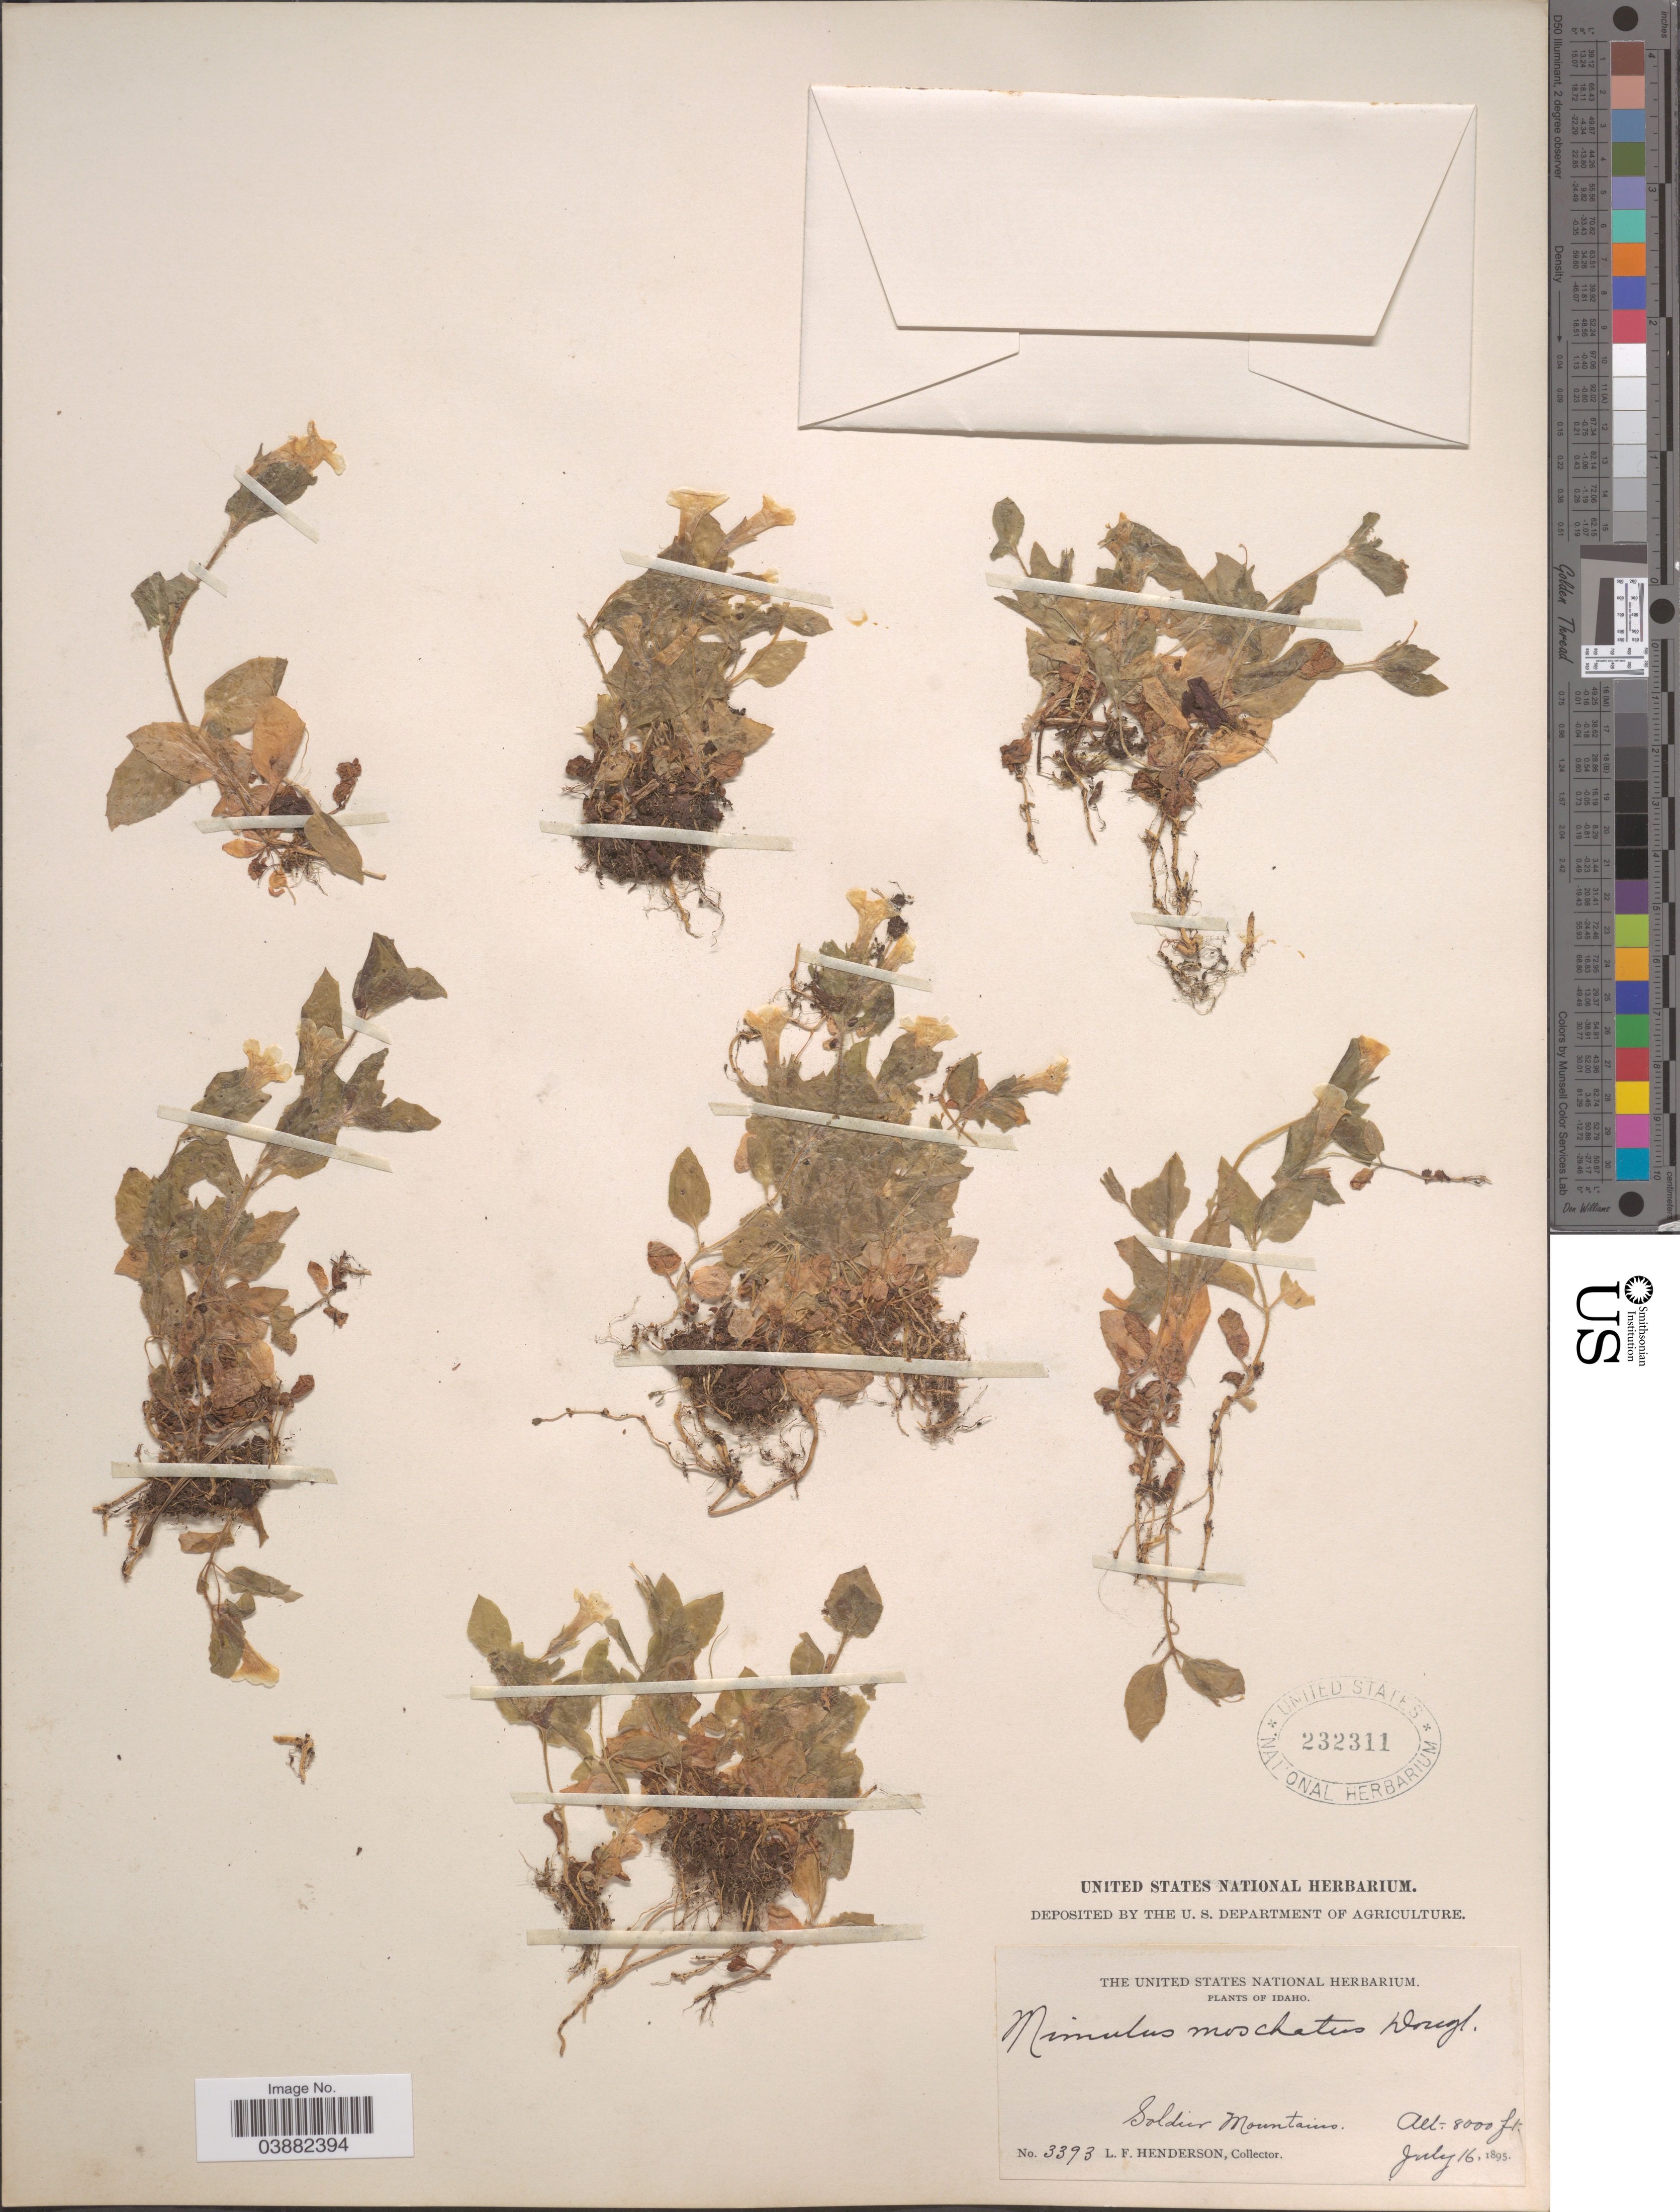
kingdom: Plantae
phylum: Tracheophyta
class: Magnoliopsida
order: Lamiales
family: Phrymaceae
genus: Mimulus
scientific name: Mimulus moschatus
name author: Douglas ex Lindl.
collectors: L. Henderson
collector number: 3393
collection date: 1895-07-16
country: United States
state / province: Idaho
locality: Soldier Mountains.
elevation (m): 2438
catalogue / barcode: US 232311